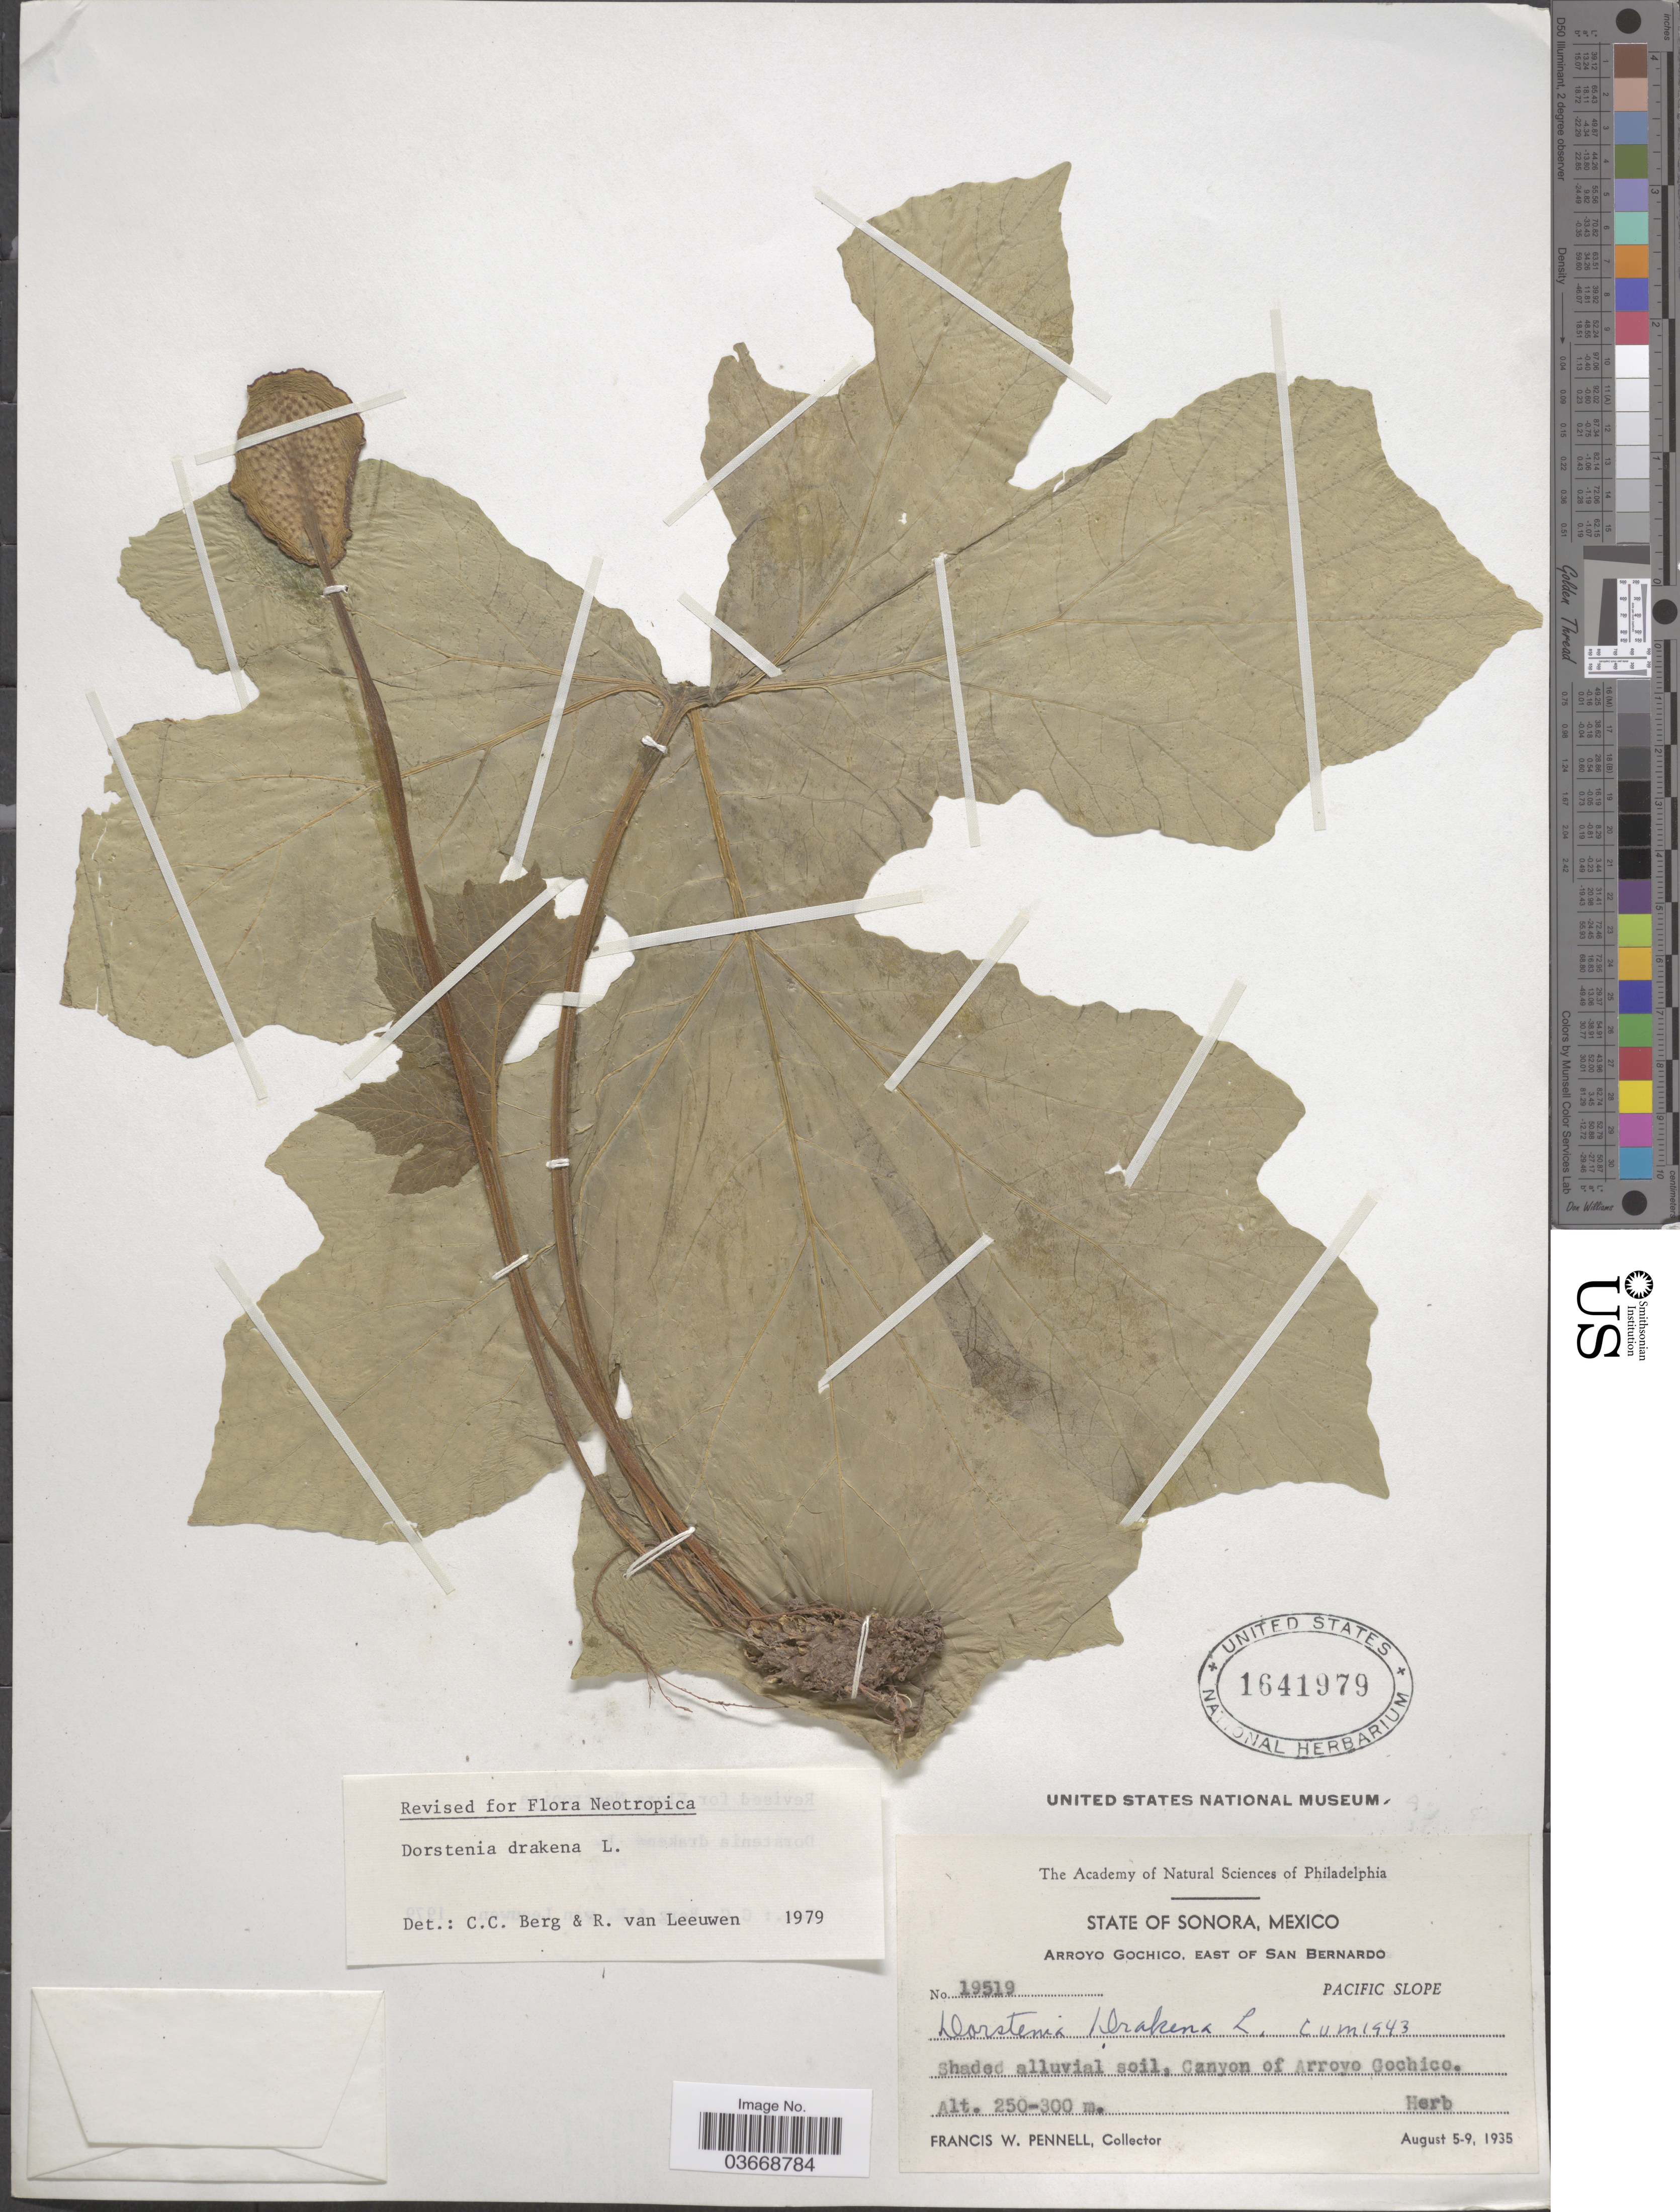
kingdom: Plantae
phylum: Tracheophyta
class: Magnoliopsida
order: Rosales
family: Moraceae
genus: Dorstenia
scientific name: Dorstenia drakena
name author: L.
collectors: F. W. Pennell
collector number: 19519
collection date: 1935-08-05/1935-08-09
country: Mexico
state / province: Sonora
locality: Arroyo Gochico, East of San Bernardo. Pacific Slope. Canyon of Arroyo Gochico.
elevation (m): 250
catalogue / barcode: US 1641979